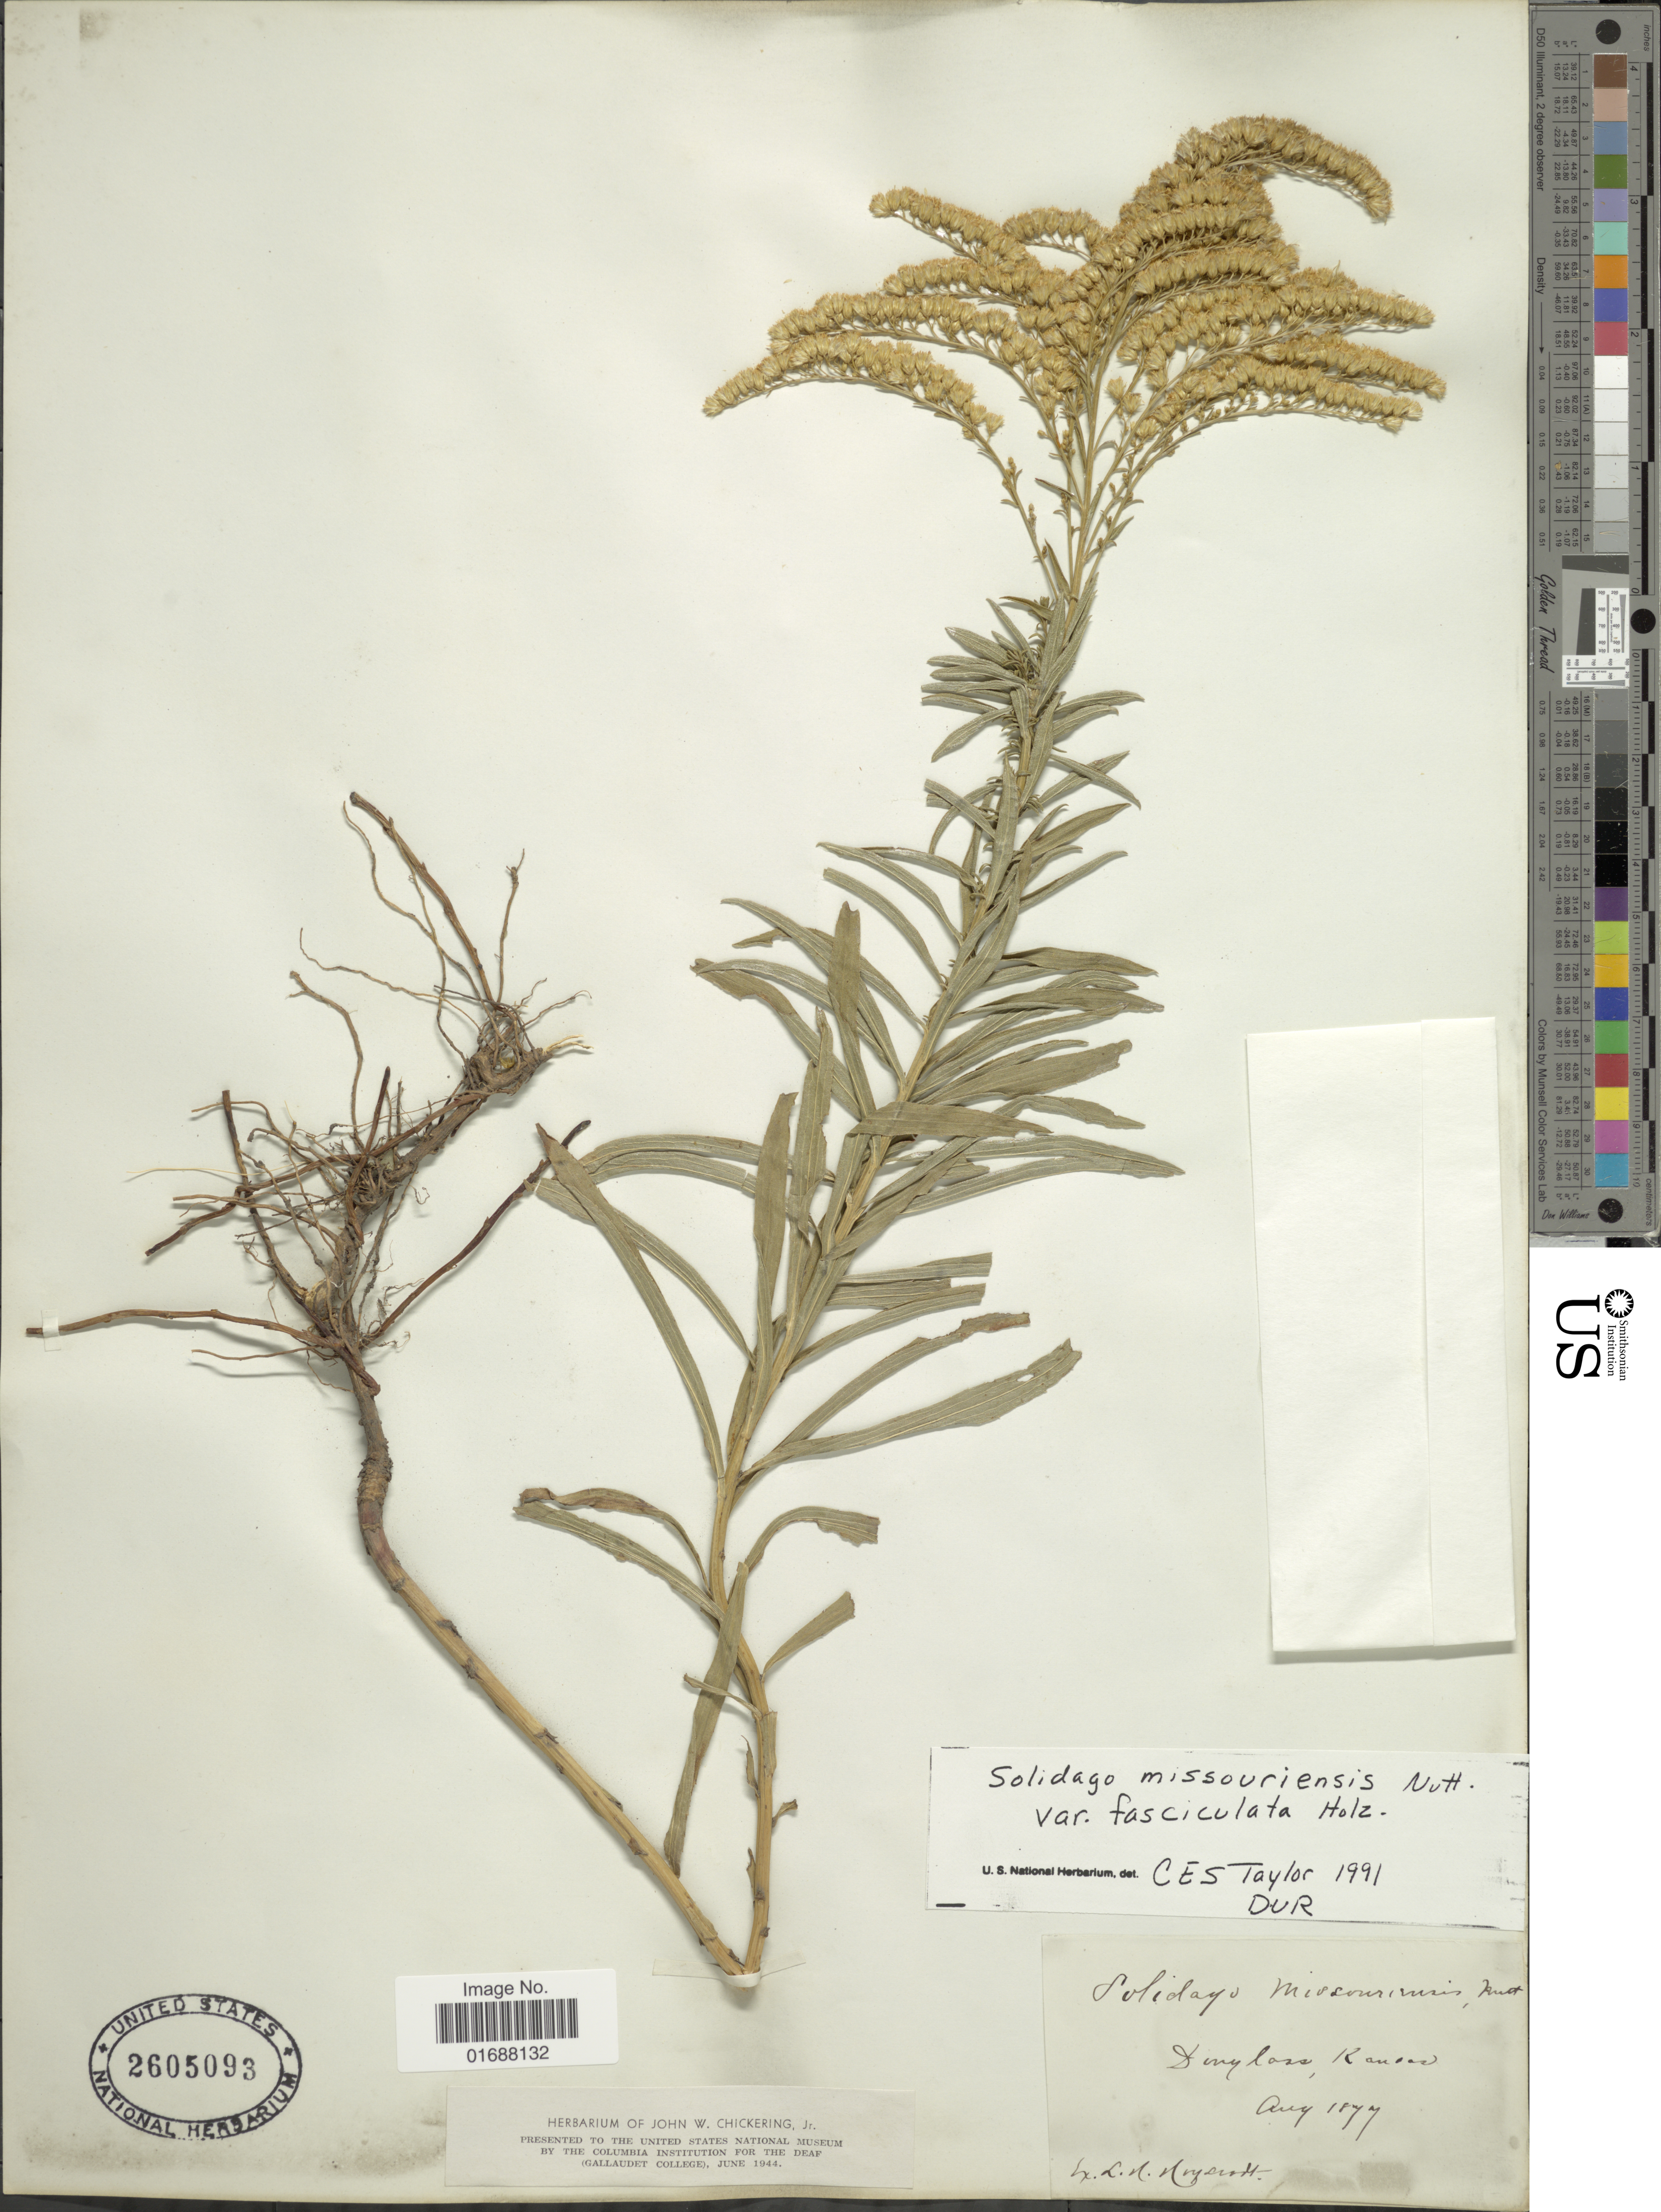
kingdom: Plantae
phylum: Tracheophyta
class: Magnoliopsida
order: Asterales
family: Asteraceae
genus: Solidago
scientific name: Solidago missouriensis var. fasciculata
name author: Holz.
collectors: L. Hoysradt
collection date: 1877-08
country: United States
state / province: Kansas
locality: Douglass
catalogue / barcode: US 2605093